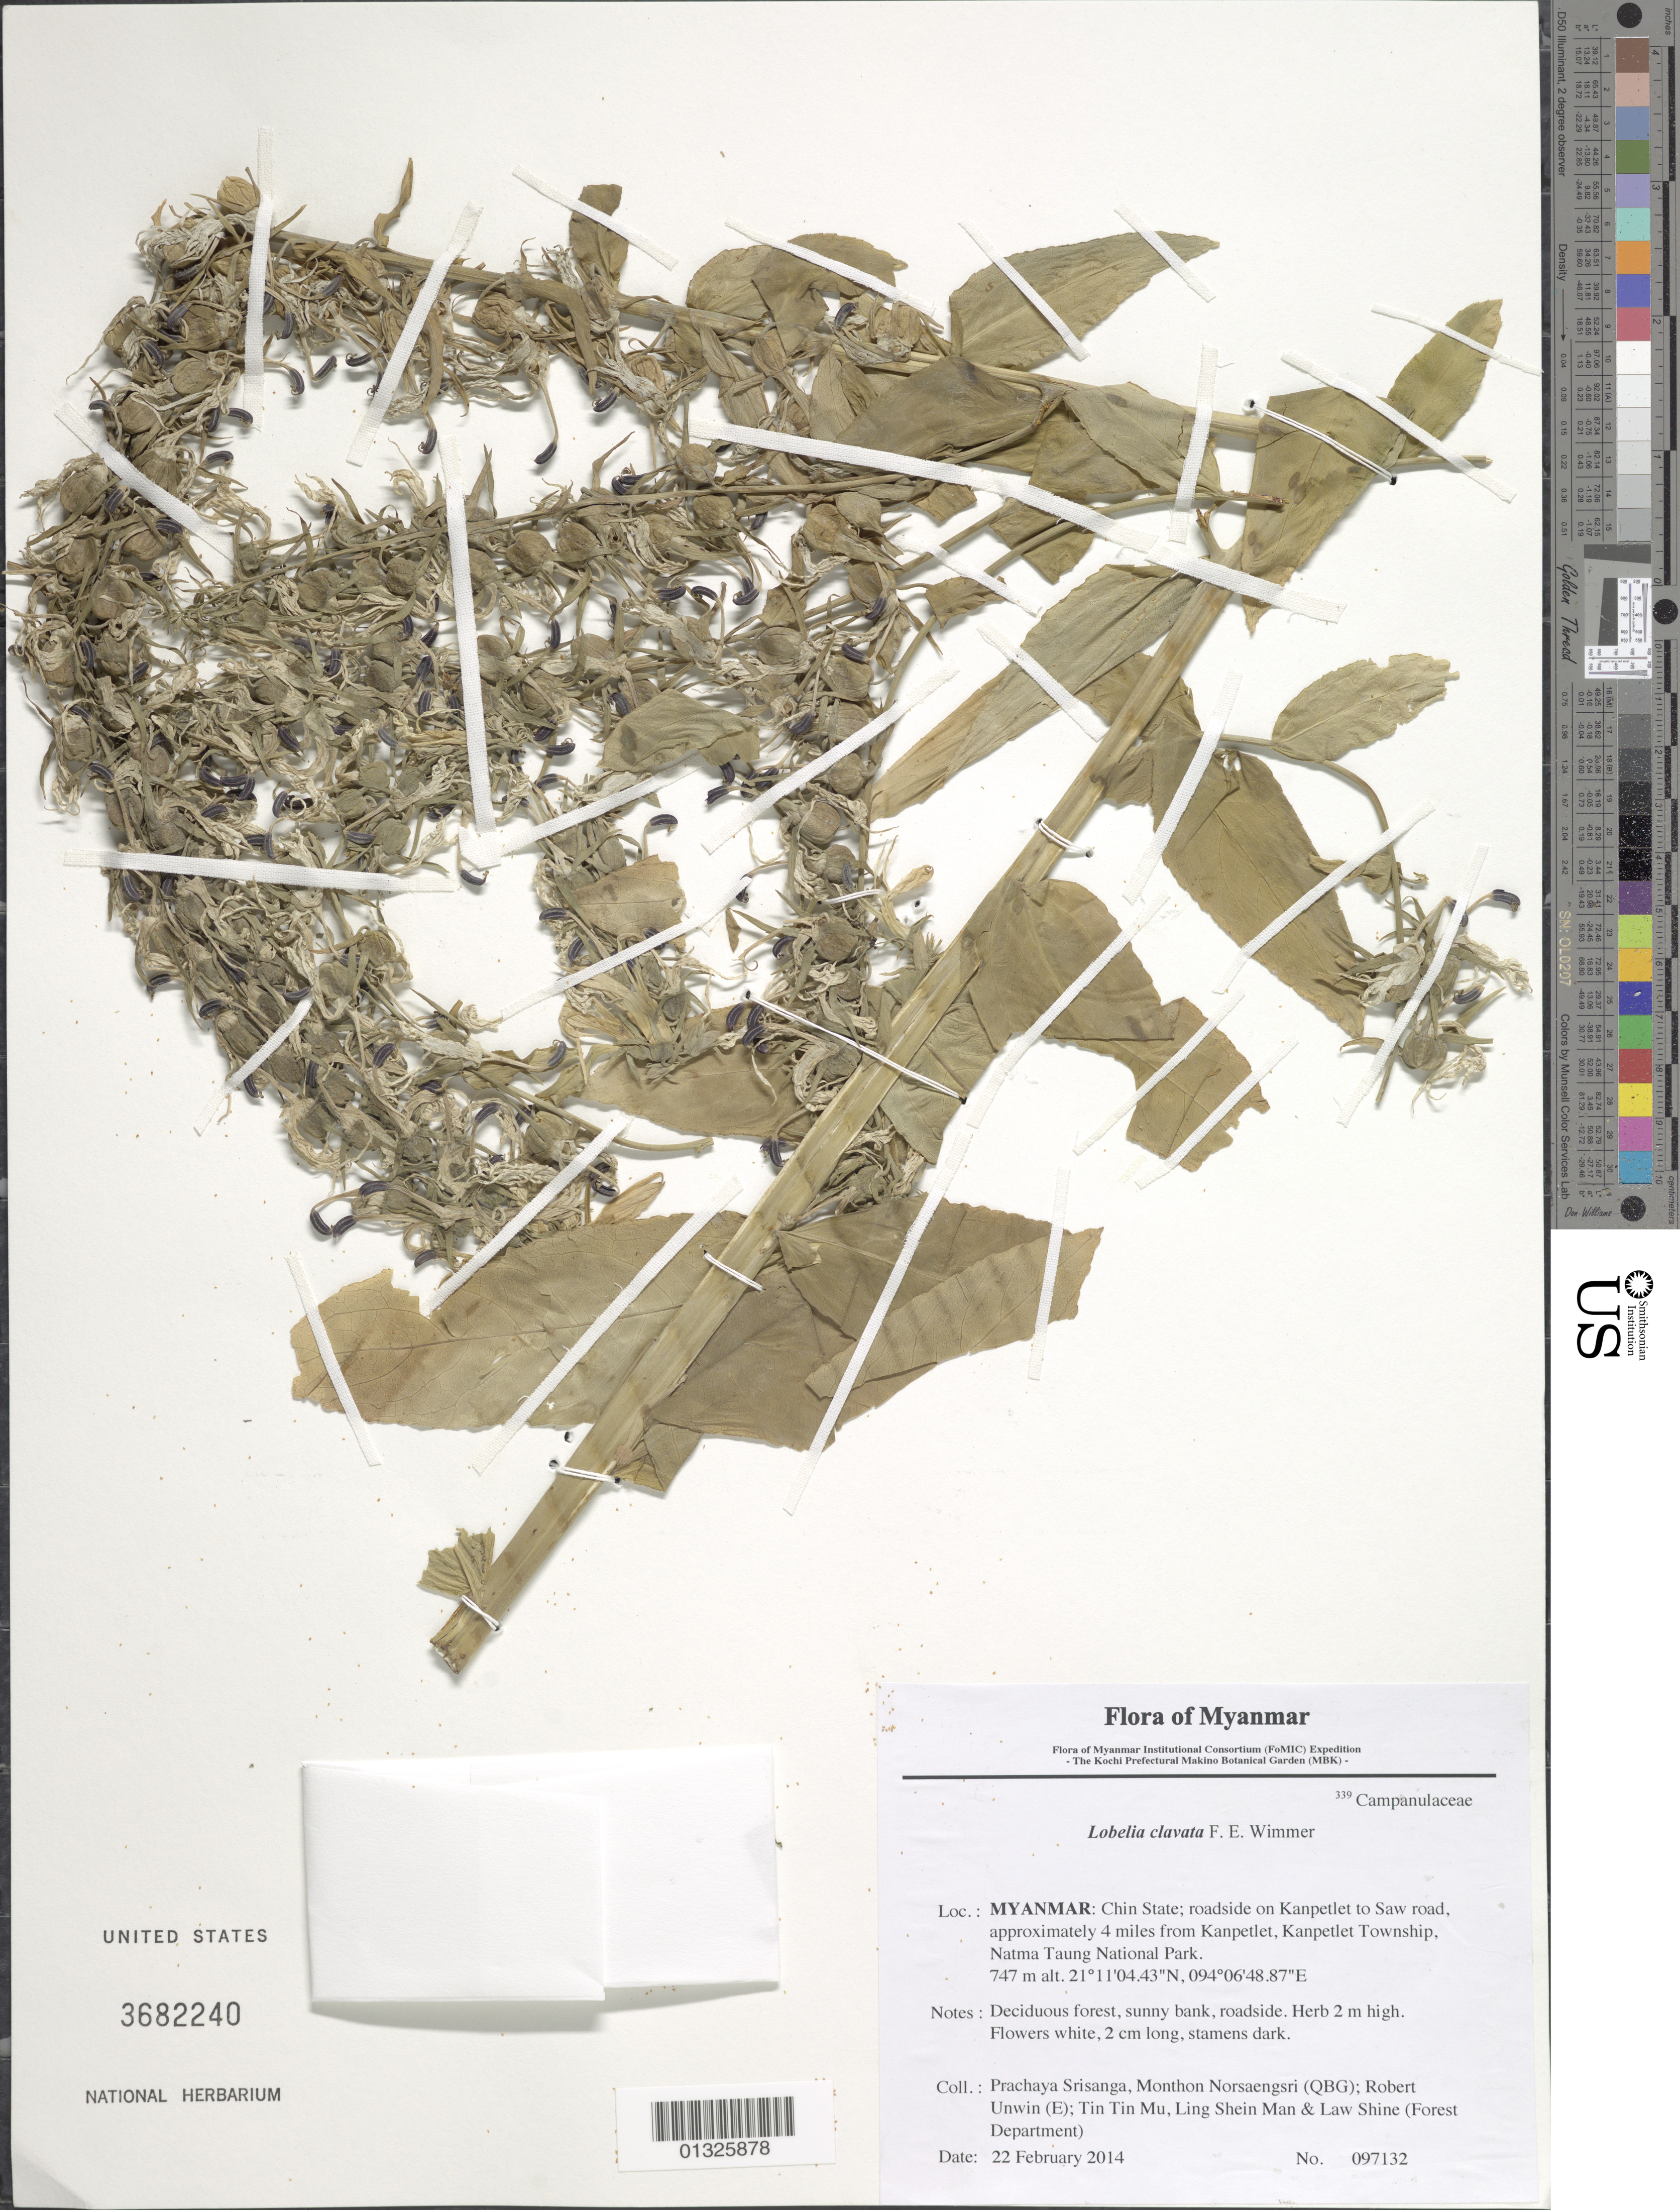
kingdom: Plantae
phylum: Tracheophyta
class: Magnoliopsida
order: Asterales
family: Campanulaceae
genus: Lobelia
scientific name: Lobelia clavata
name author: E. Wimm.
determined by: Fujikawa, Kazumi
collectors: P. Srisanga, M. Norsaengsri, R. Unwin, Tin Tin Mu, Ling Shein Man & L. Shine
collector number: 97132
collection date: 2014-02-22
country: Myanmar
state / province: Chin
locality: Roadside on Kanpetlet to Saw road, approximately 4 miles from Kanpetlet, Kanpetlet Township, Natma Taung National Park.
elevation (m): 747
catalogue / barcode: US 3682240